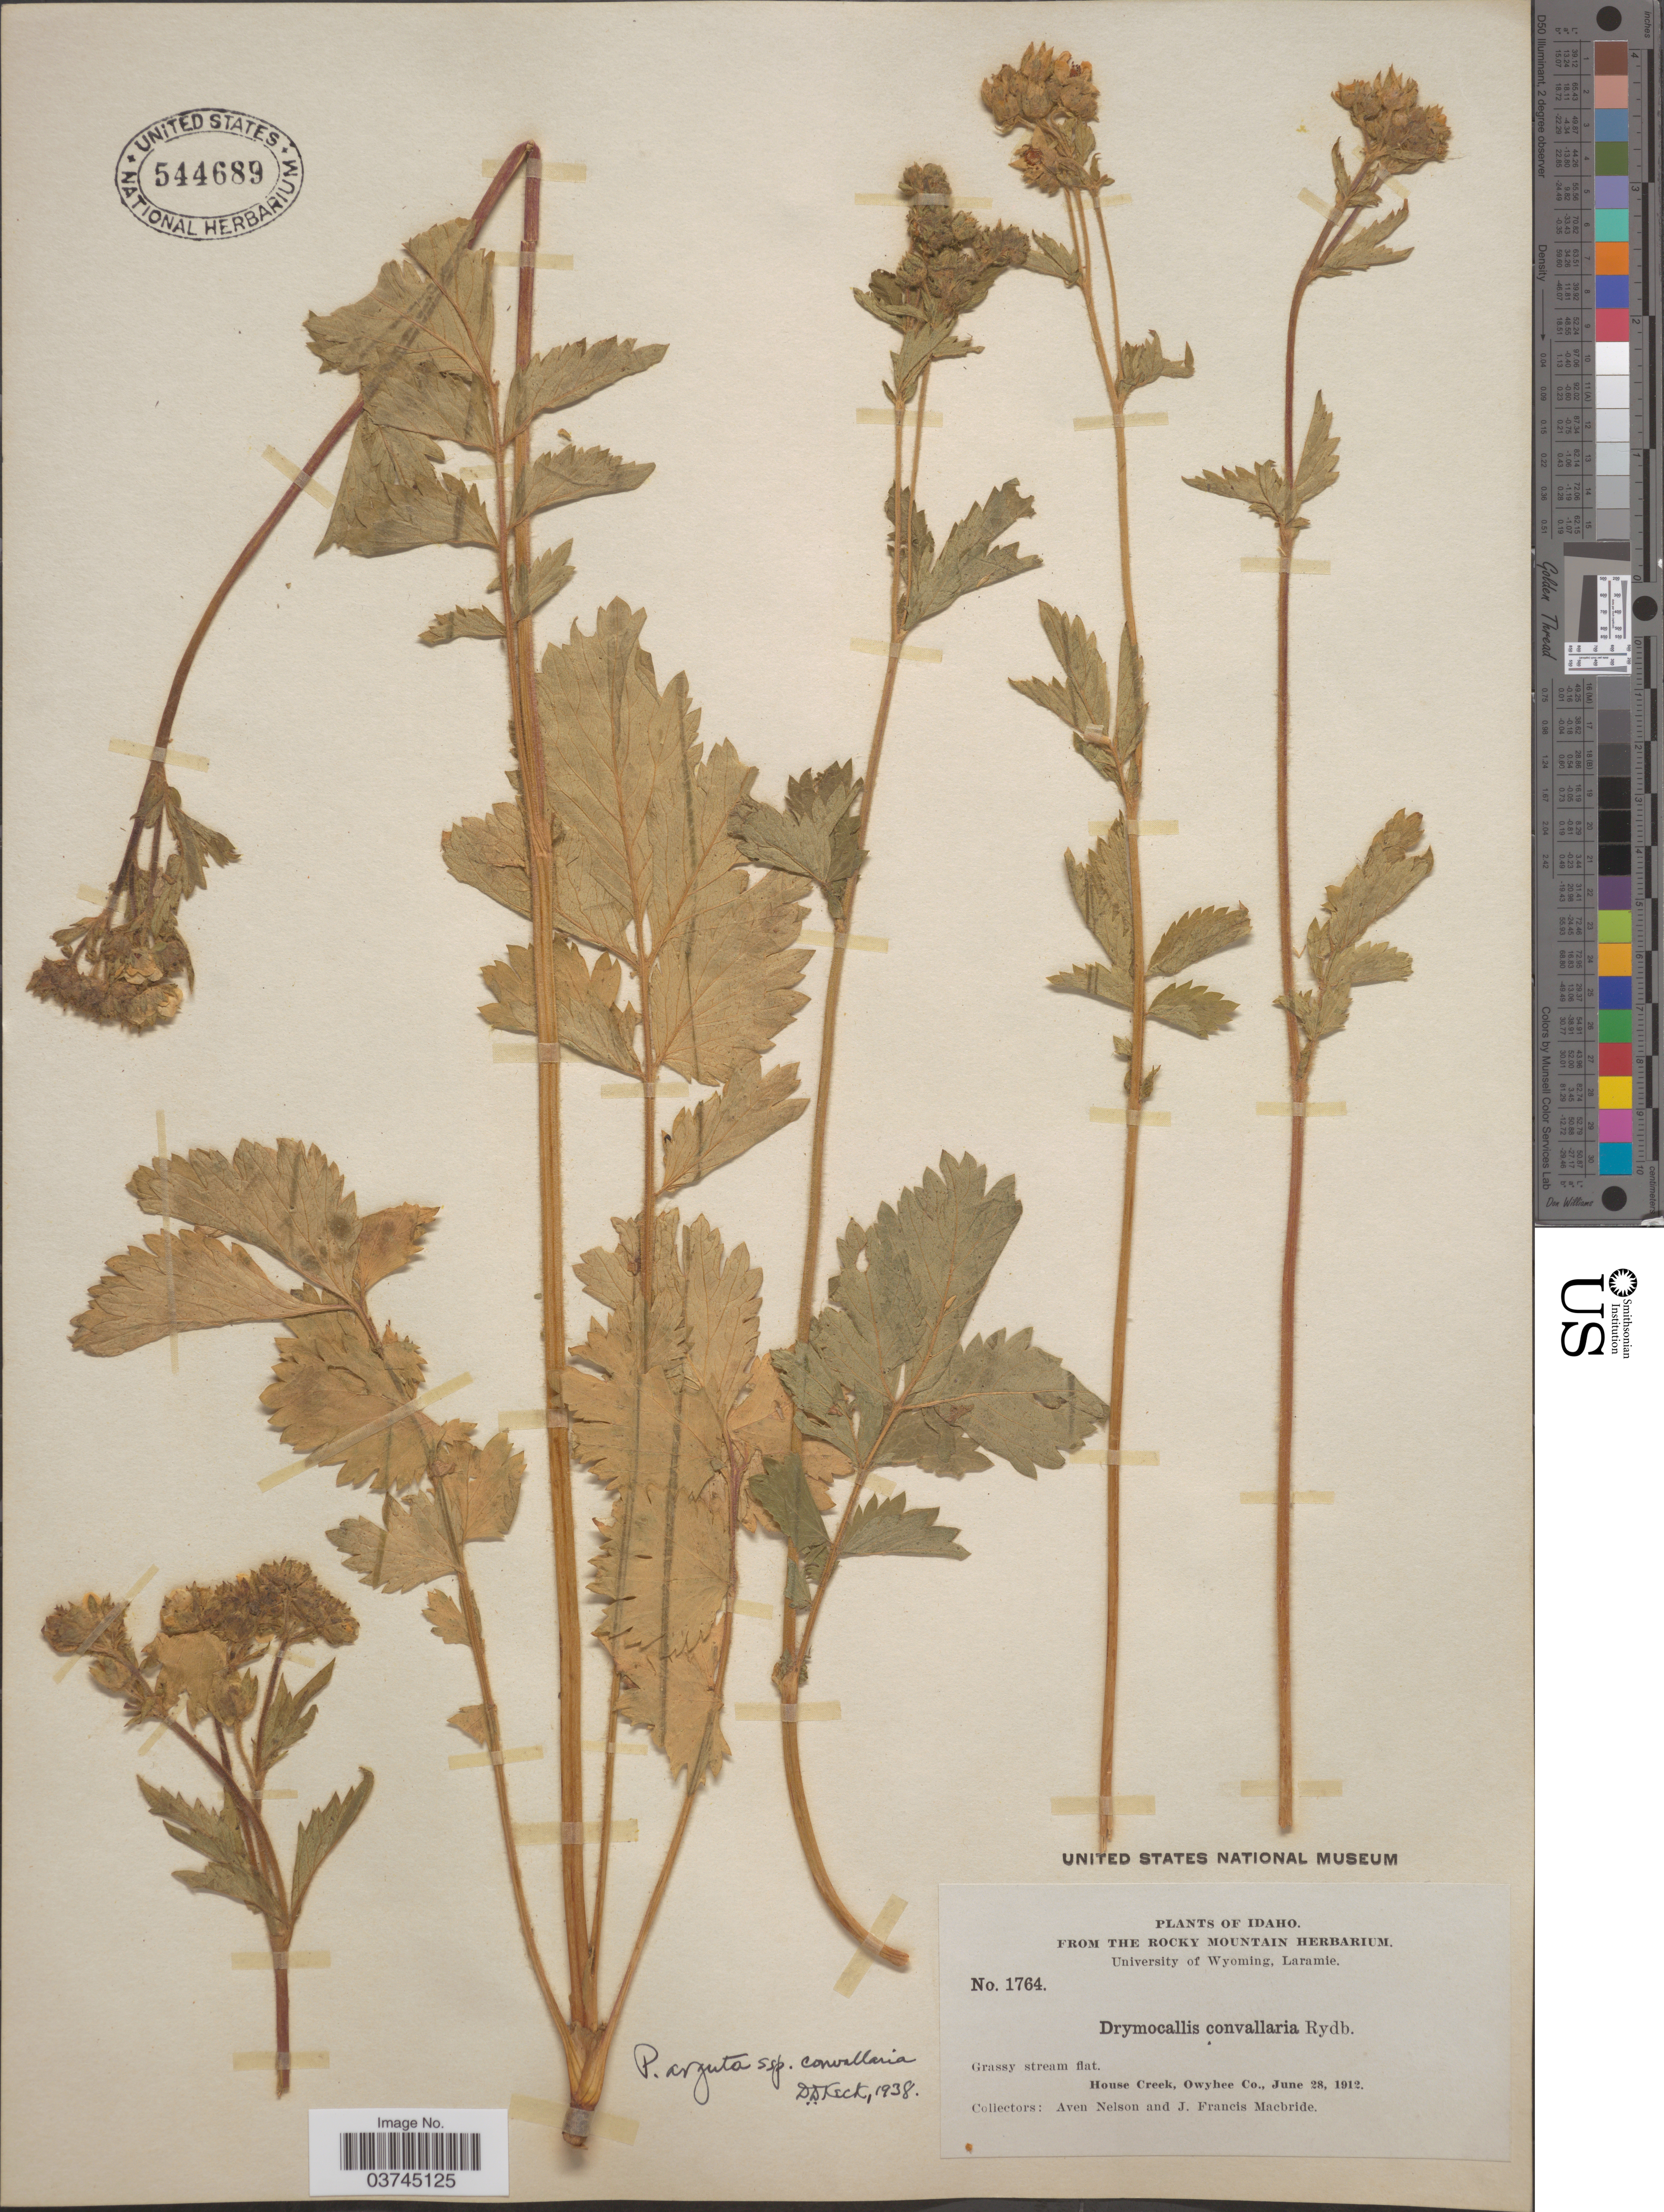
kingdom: Plantae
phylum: Tracheophyta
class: Magnoliopsida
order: Rosales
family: Rosaceae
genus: Drymocallis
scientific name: Drymocallis convallaria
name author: (Rydb.) Rydb.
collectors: A. Nelson & J. F. Macbride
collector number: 1764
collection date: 1912-06-28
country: United States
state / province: Idaho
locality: House Creek, Owyhee Co.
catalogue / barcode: US 544689